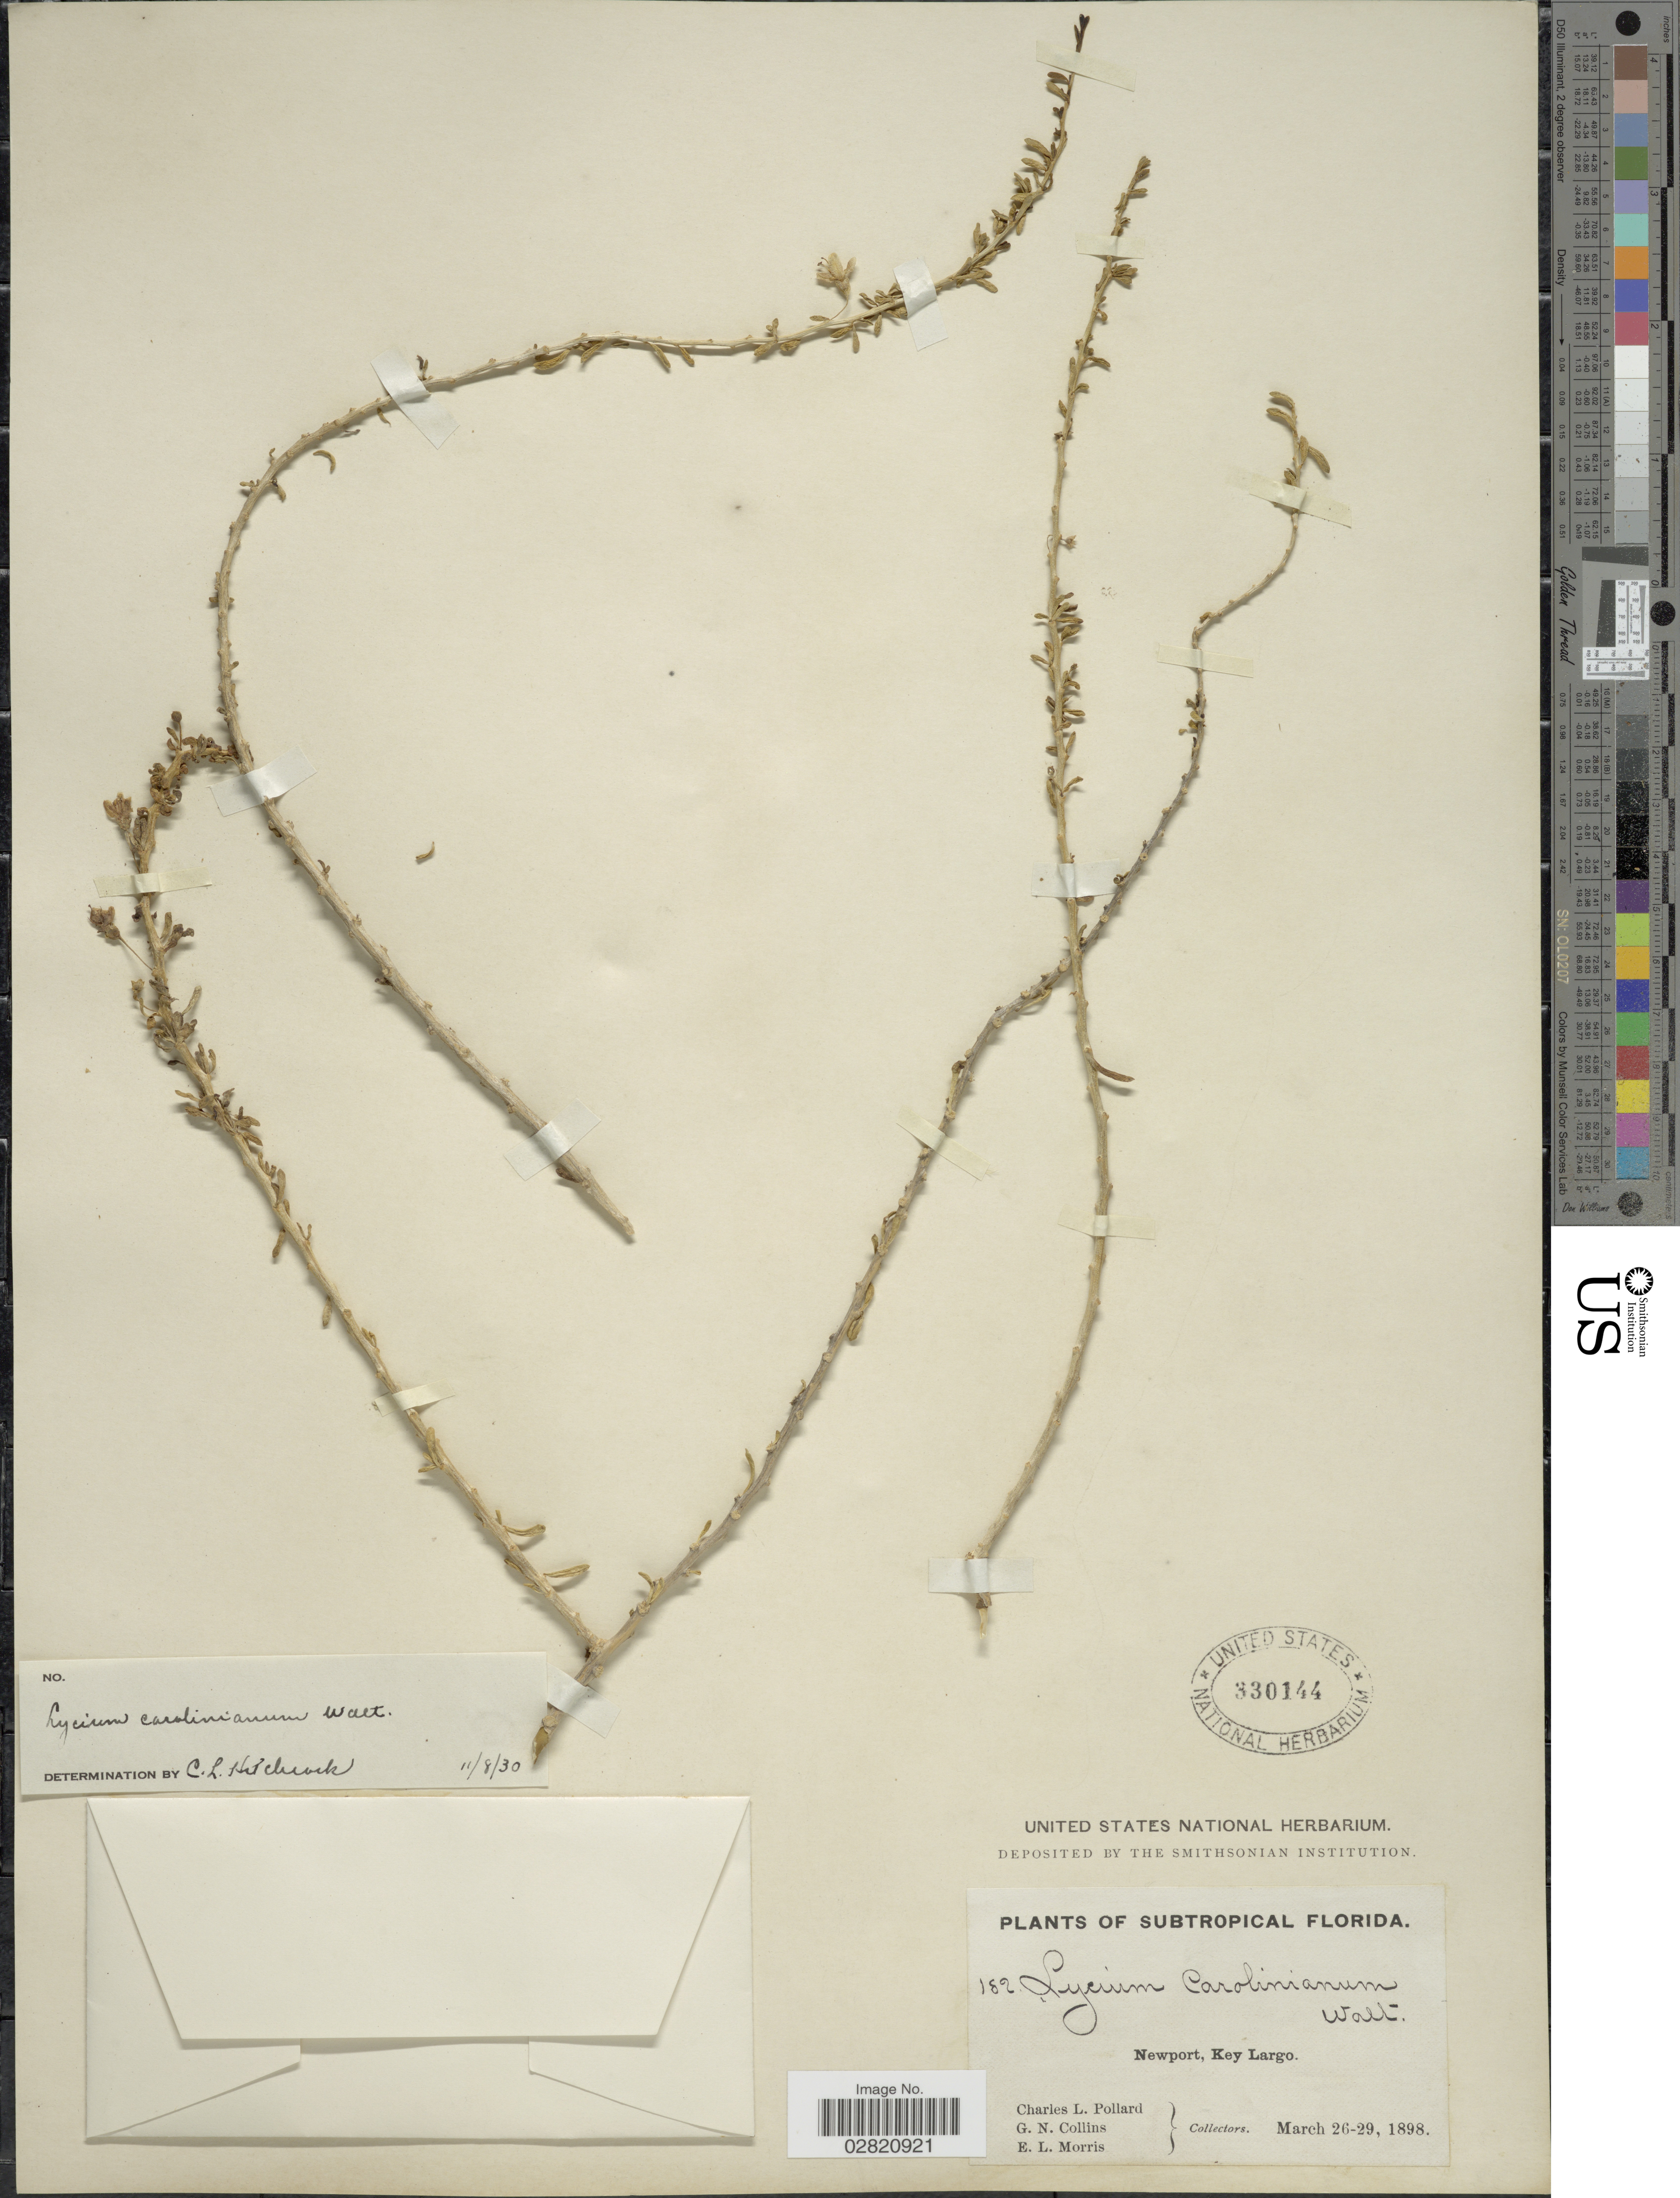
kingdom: Plantae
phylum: Tracheophyta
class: Magnoliopsida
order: Solanales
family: Solanaceae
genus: Lycium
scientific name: Lycium carolinianum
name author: Walter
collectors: C. L. Pollard, G. Collins & E. Morris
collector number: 182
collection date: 1898-03-26/1898-03-29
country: United States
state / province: Florida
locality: Subtropical Florida, Newport, Key Largo.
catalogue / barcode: US 330144